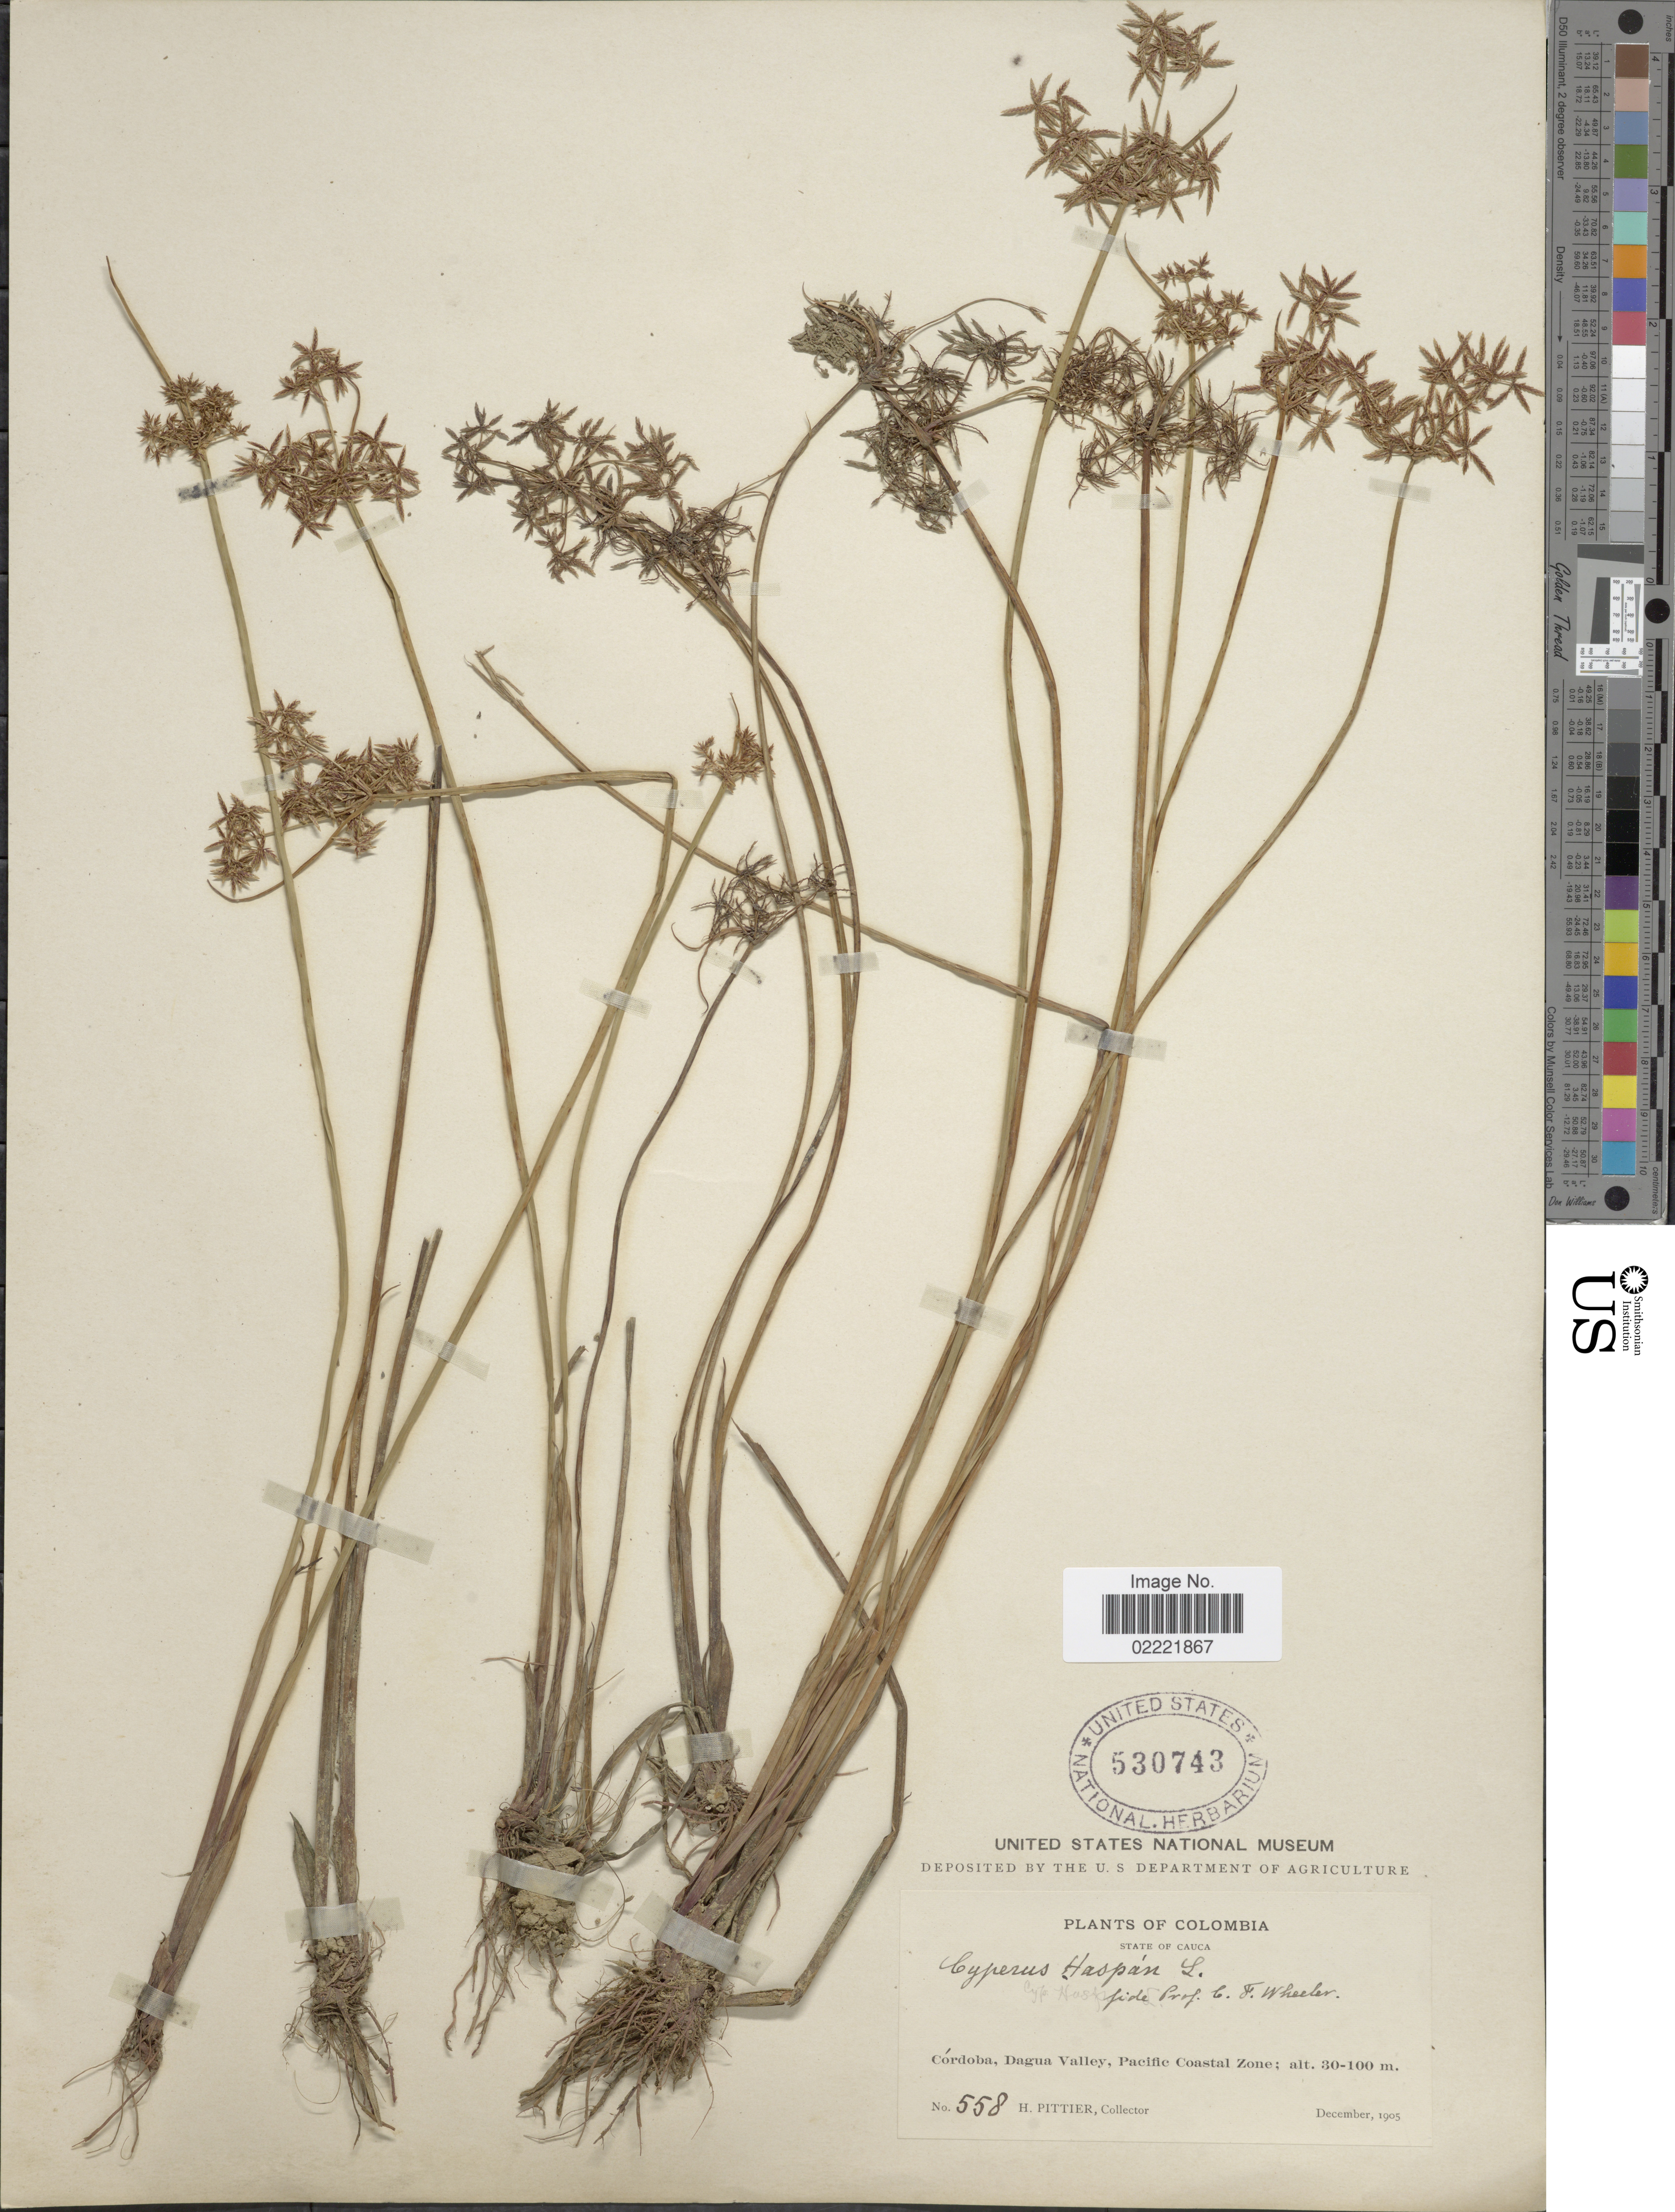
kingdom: Plantae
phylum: Tracheophyta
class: Liliopsida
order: Poales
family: Cyperaceae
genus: Cyperus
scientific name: Cyperus haspan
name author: L.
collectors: H. F. Pittier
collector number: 558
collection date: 1905-12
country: Colombia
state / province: Cauca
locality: Cordoba, Dagua Valley, Pacific Coastal Zone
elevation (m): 30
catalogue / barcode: US 530743